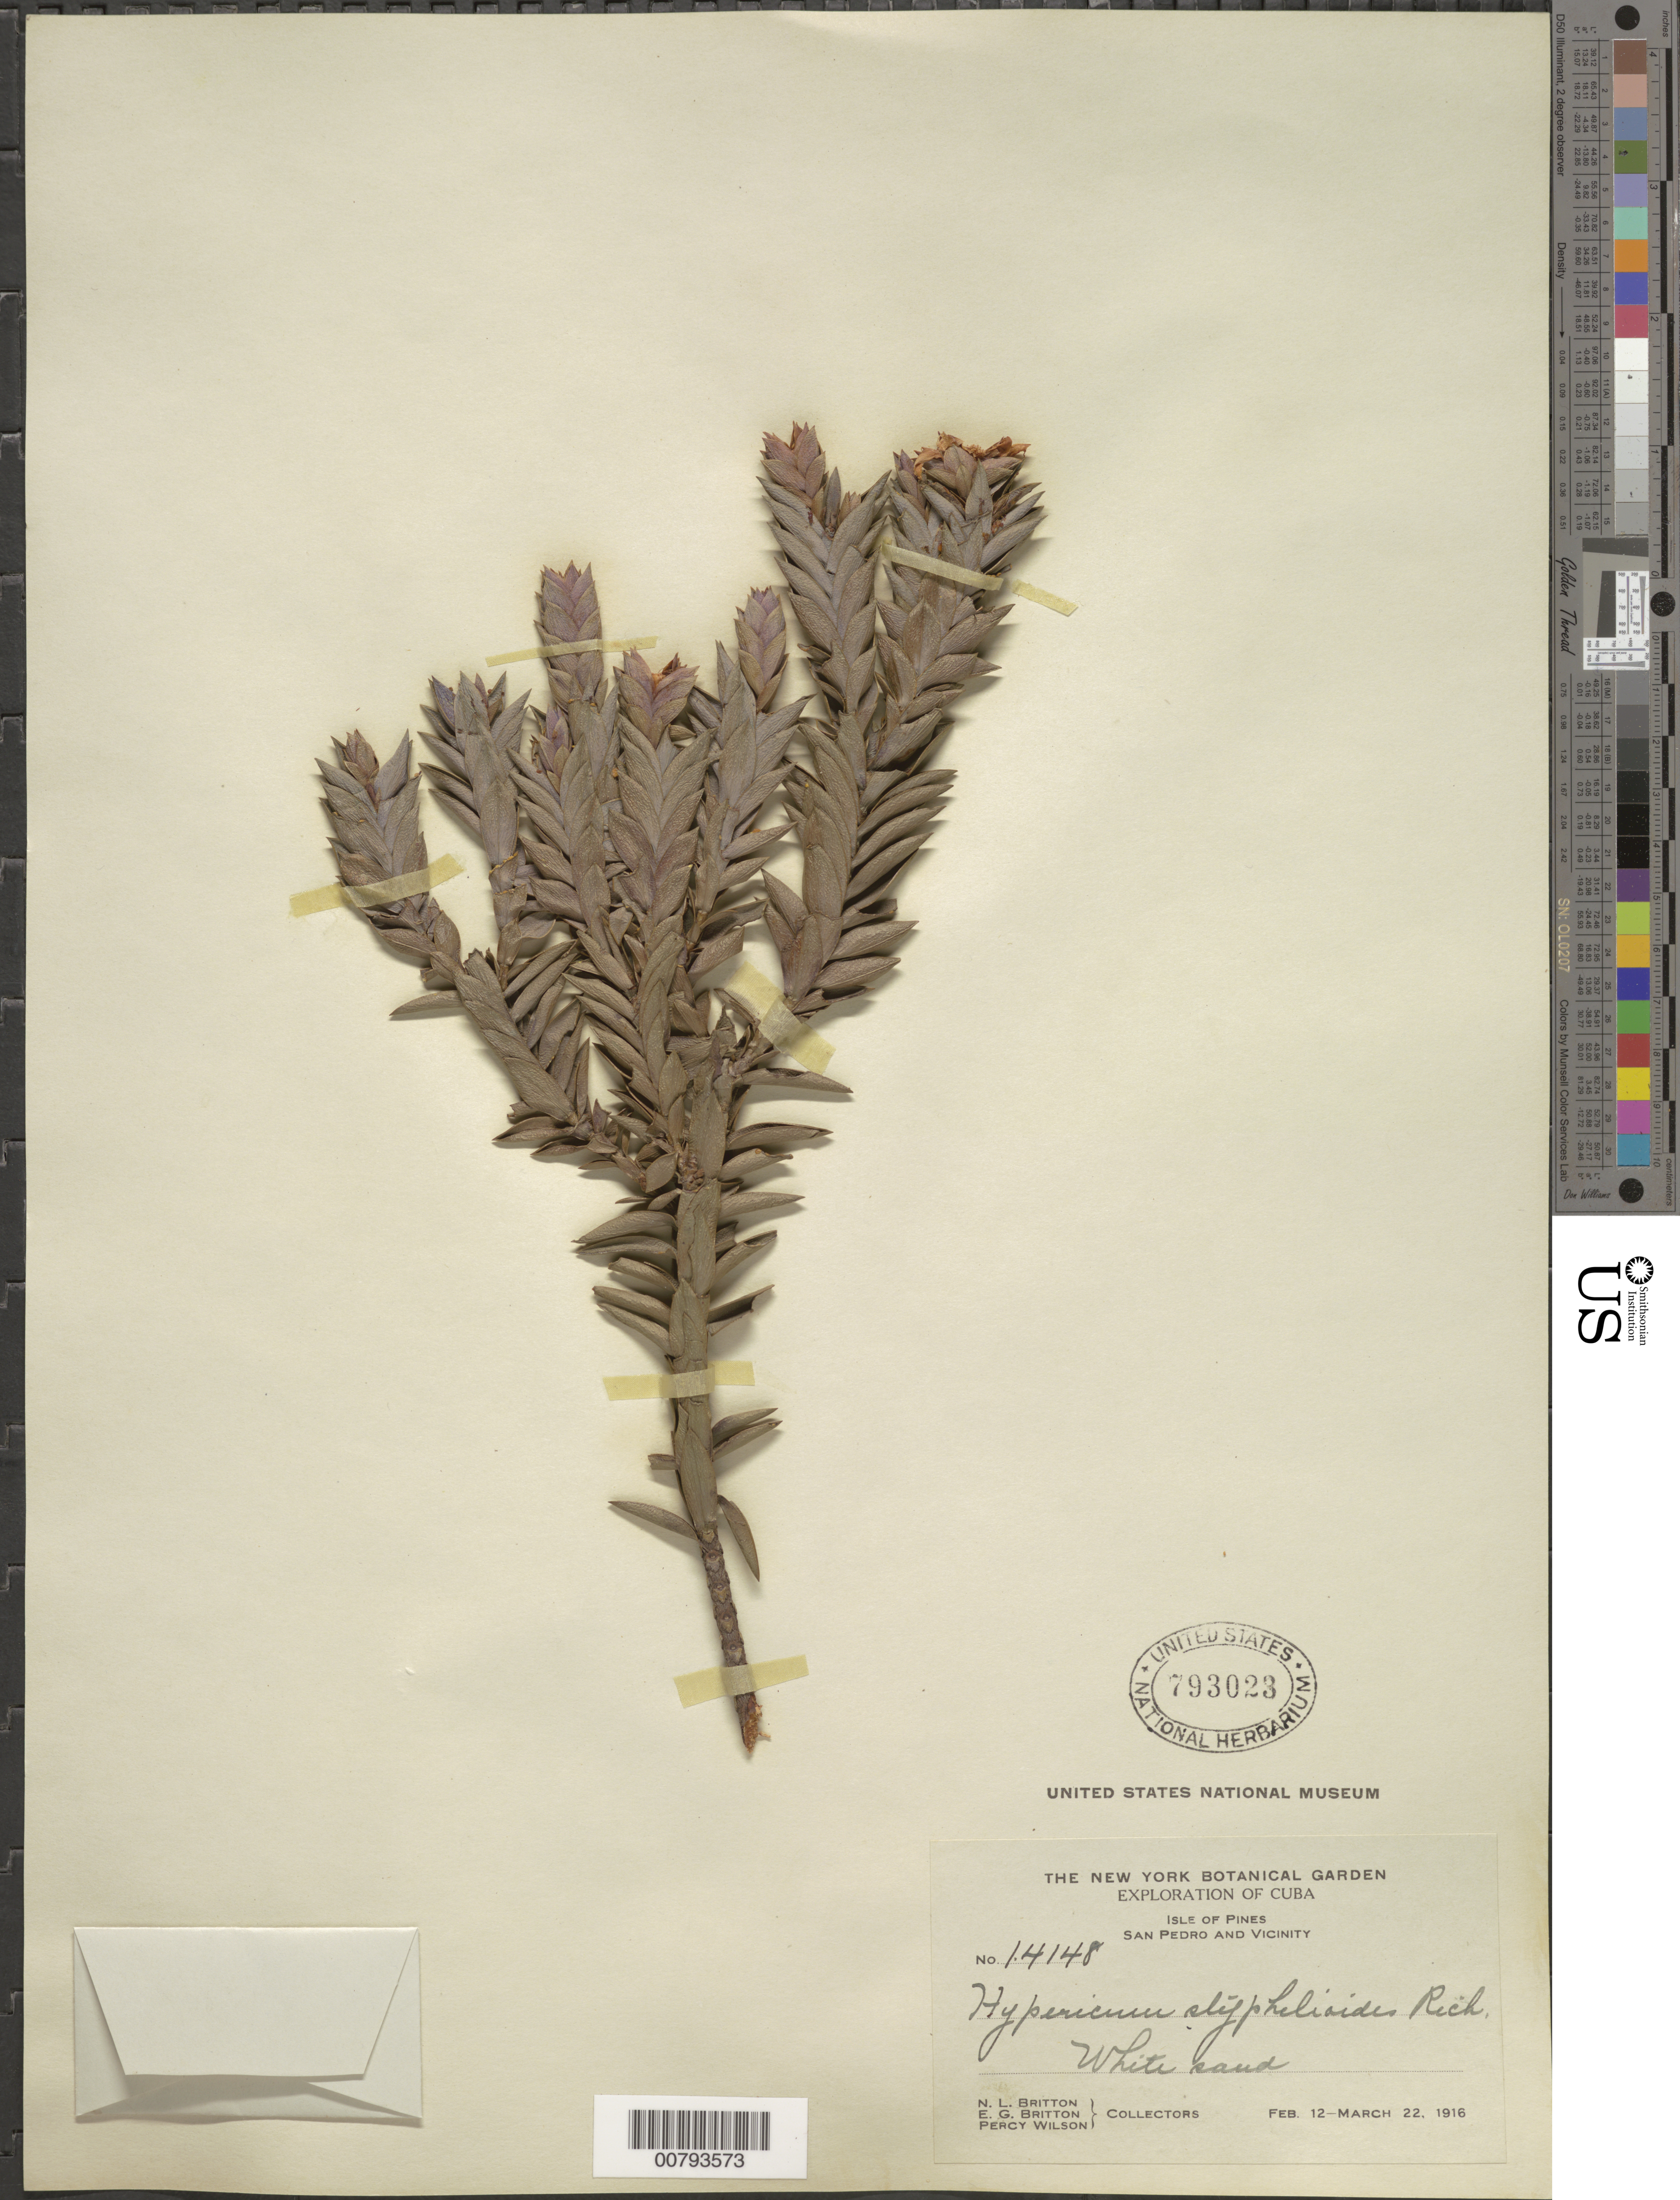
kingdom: Plantae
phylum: Tracheophyta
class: Magnoliopsida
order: Malpighiales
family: Hypericaceae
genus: Hypericum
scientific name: Hypericum styphelioides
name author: A. Rich.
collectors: N. Britton, E. G. Britton & P. Wilson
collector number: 14148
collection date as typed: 12 Feb 1916 to 22 Mar 1916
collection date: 1916-02-12/1916-03-22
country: Cuba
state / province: Isla de La Juventud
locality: San Pedro and vicinity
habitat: White sand savanna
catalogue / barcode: US 793023